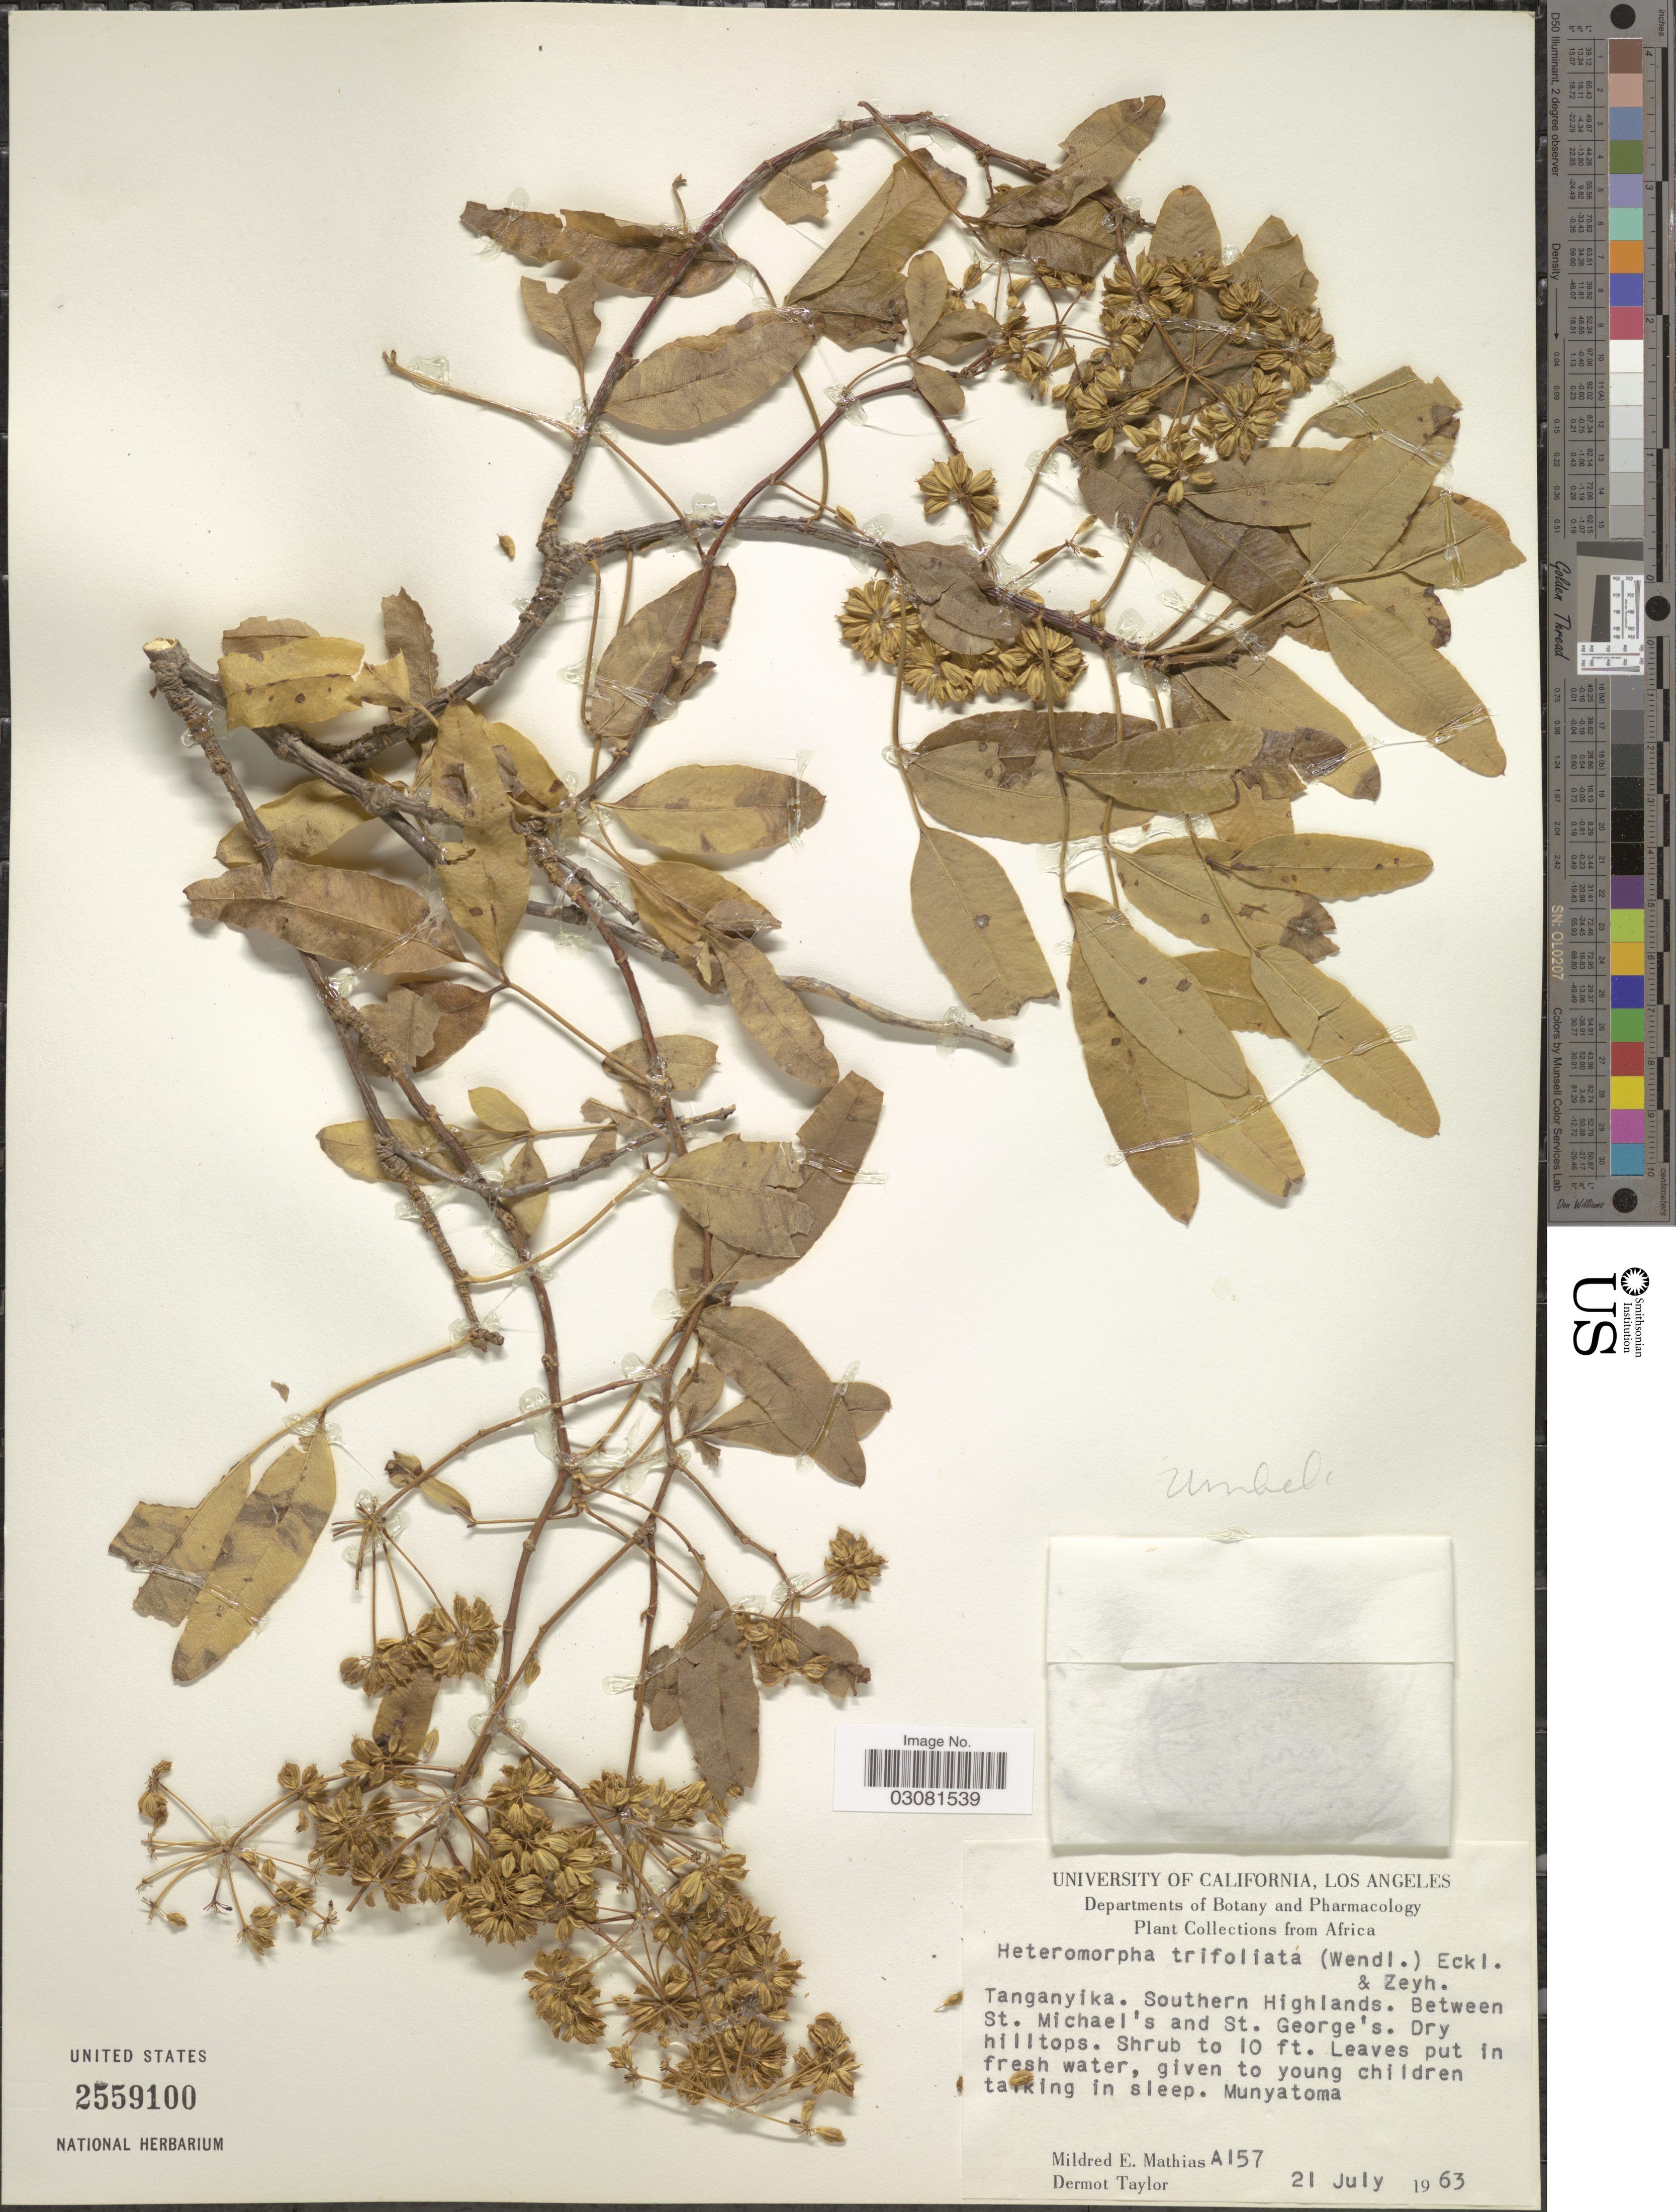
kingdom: Plantae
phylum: Tracheophyta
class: Magnoliopsida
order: Apiales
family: Apiaceae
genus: Heteromorpha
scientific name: Heteromorpha trifoliata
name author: (H.L. Wendl. & Bartl.) Eckl. & Zeyh.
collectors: M. E. Mathias & D. Taylor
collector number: A157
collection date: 1963-07-21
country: Tanzania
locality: Tanganyika: Southern Highlands. Between St. Michael's and St. George's. Munyatoma.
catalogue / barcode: US 2559100